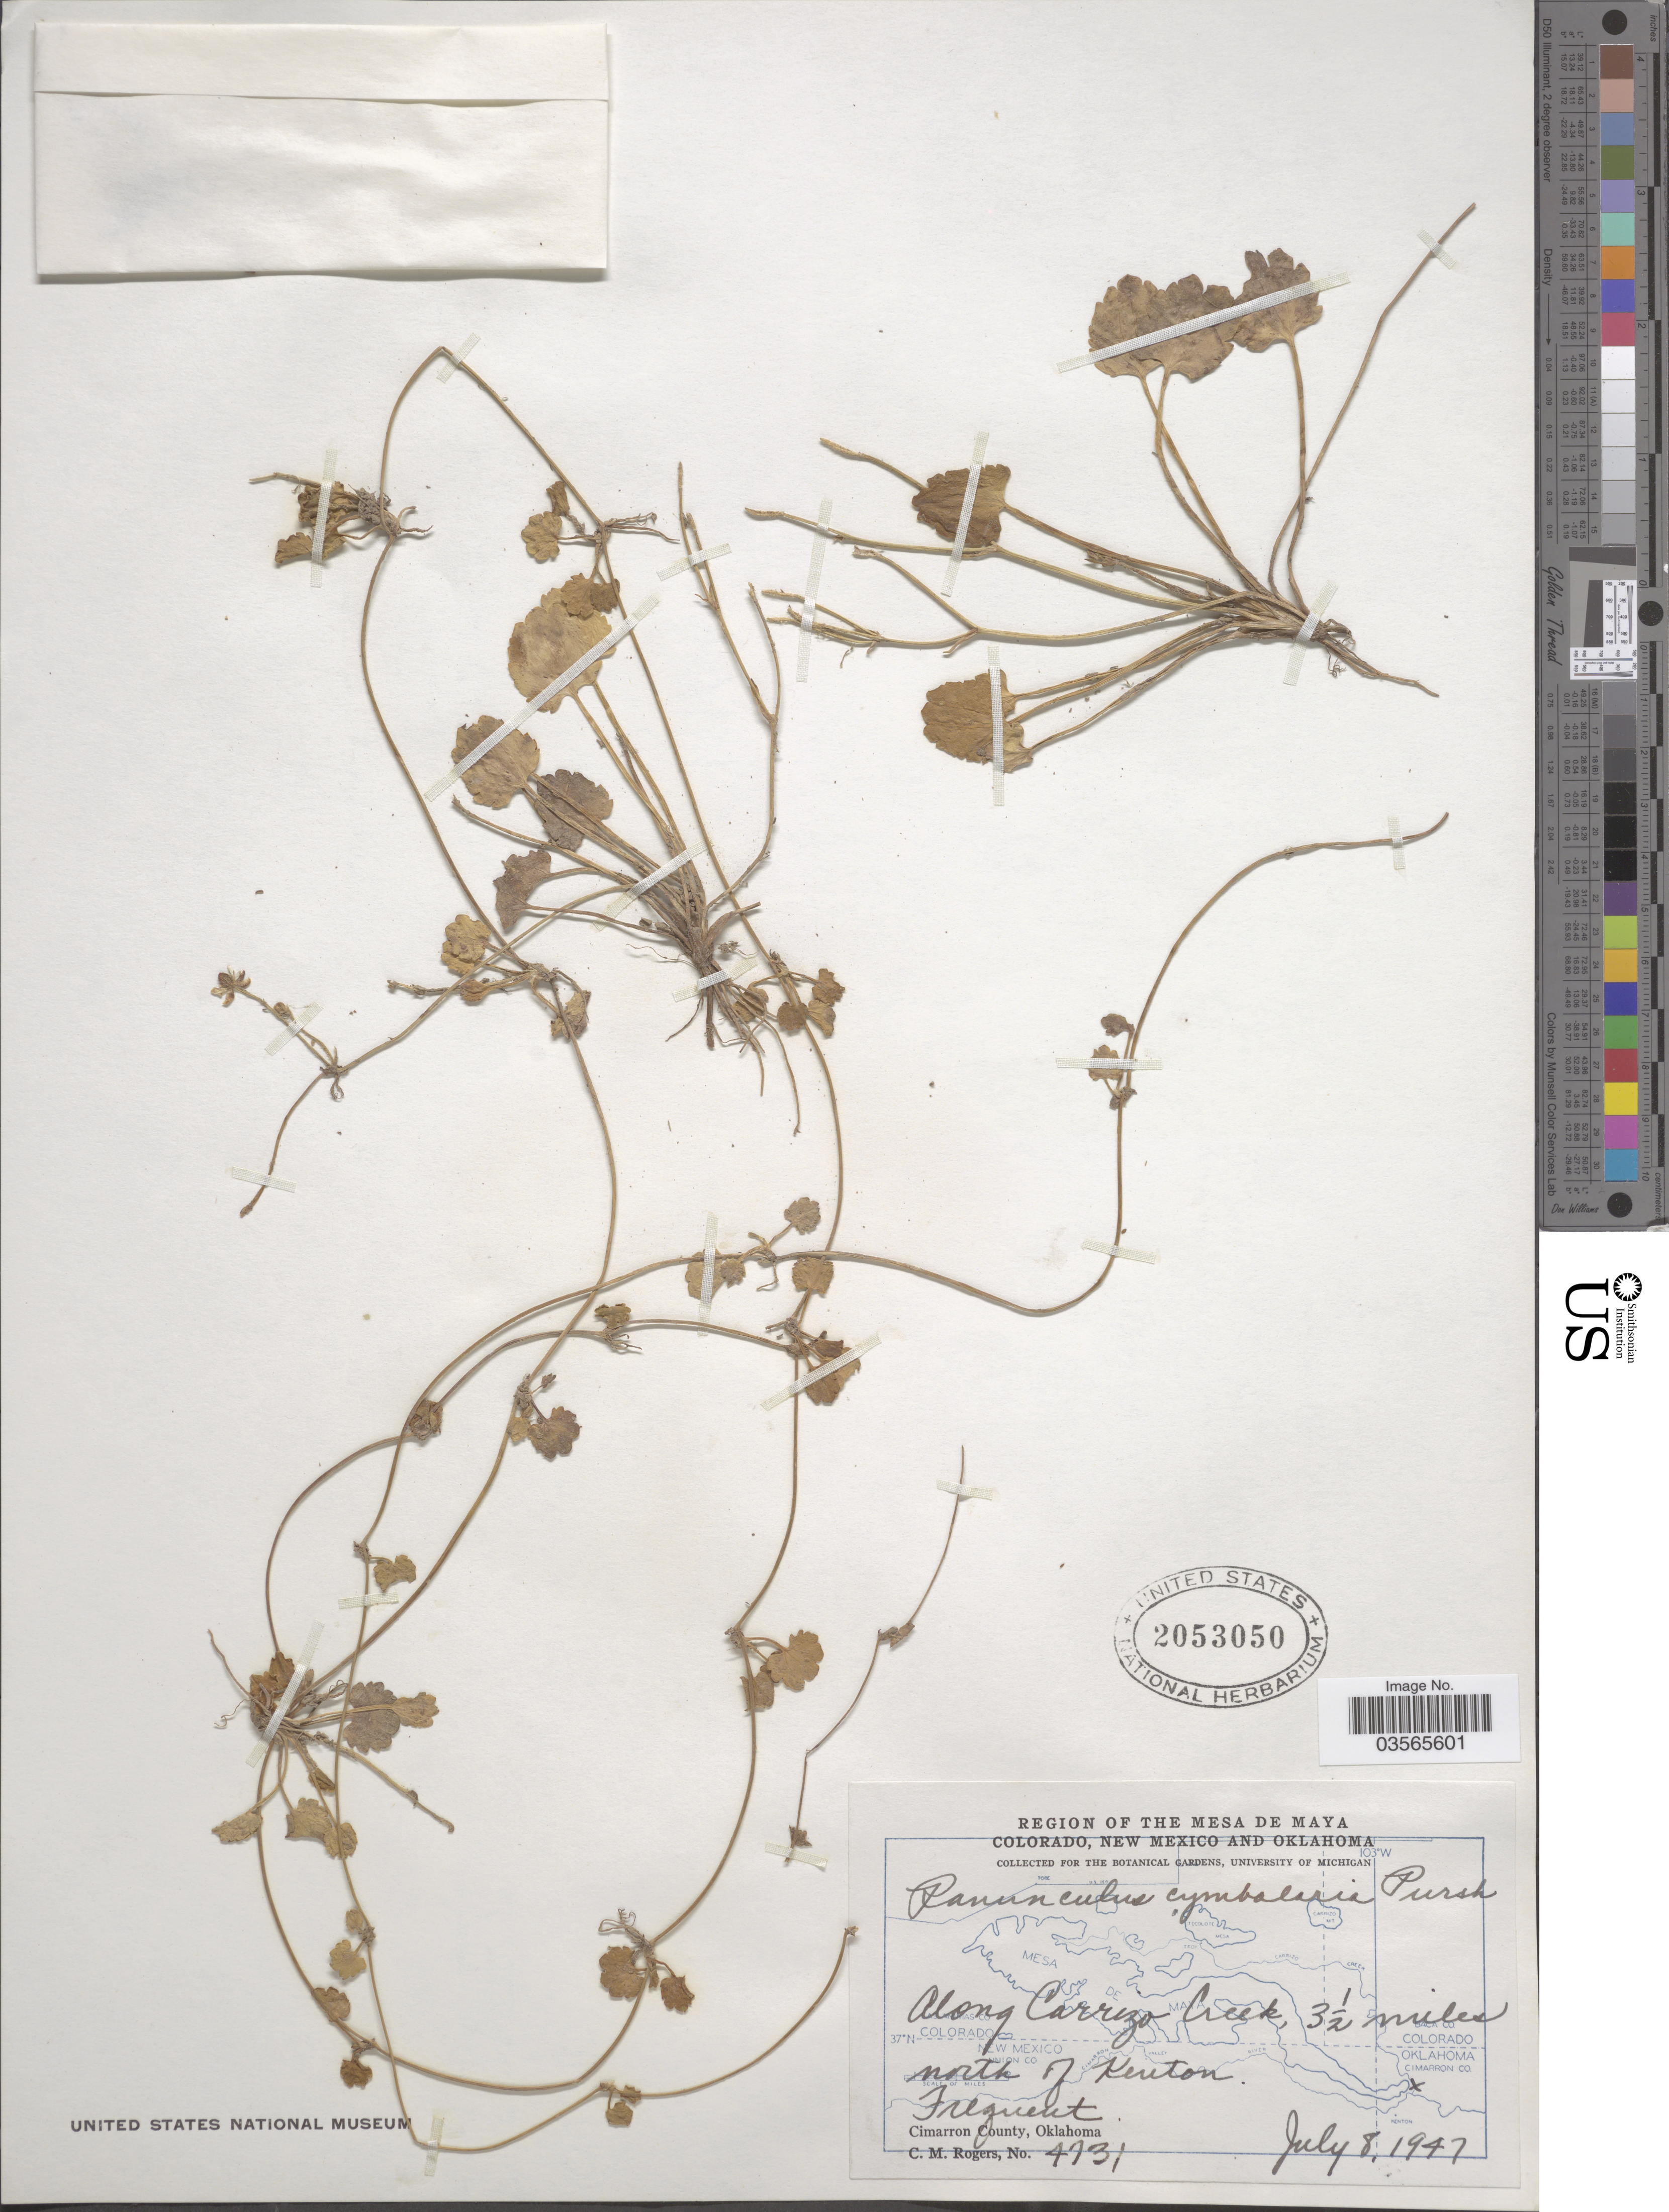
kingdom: Plantae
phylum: Tracheophyta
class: Magnoliopsida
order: Ranunculales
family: Ranunculaceae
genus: Halerpestes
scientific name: Halerpestes cymbalaria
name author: (Pursh) Greene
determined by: Strong, M. T., (US), Smithsonian Institution - National Museum of Natural History (UNITED STATES)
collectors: C. M. Rogers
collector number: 4731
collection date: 1947-07-08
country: United States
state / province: Oklahoma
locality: Region of the Mesa de Maya Colorado. Along Carrizo Lake, 3½ miles north of Kenton. Frequent. Cimarron County.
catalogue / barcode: US 2053050